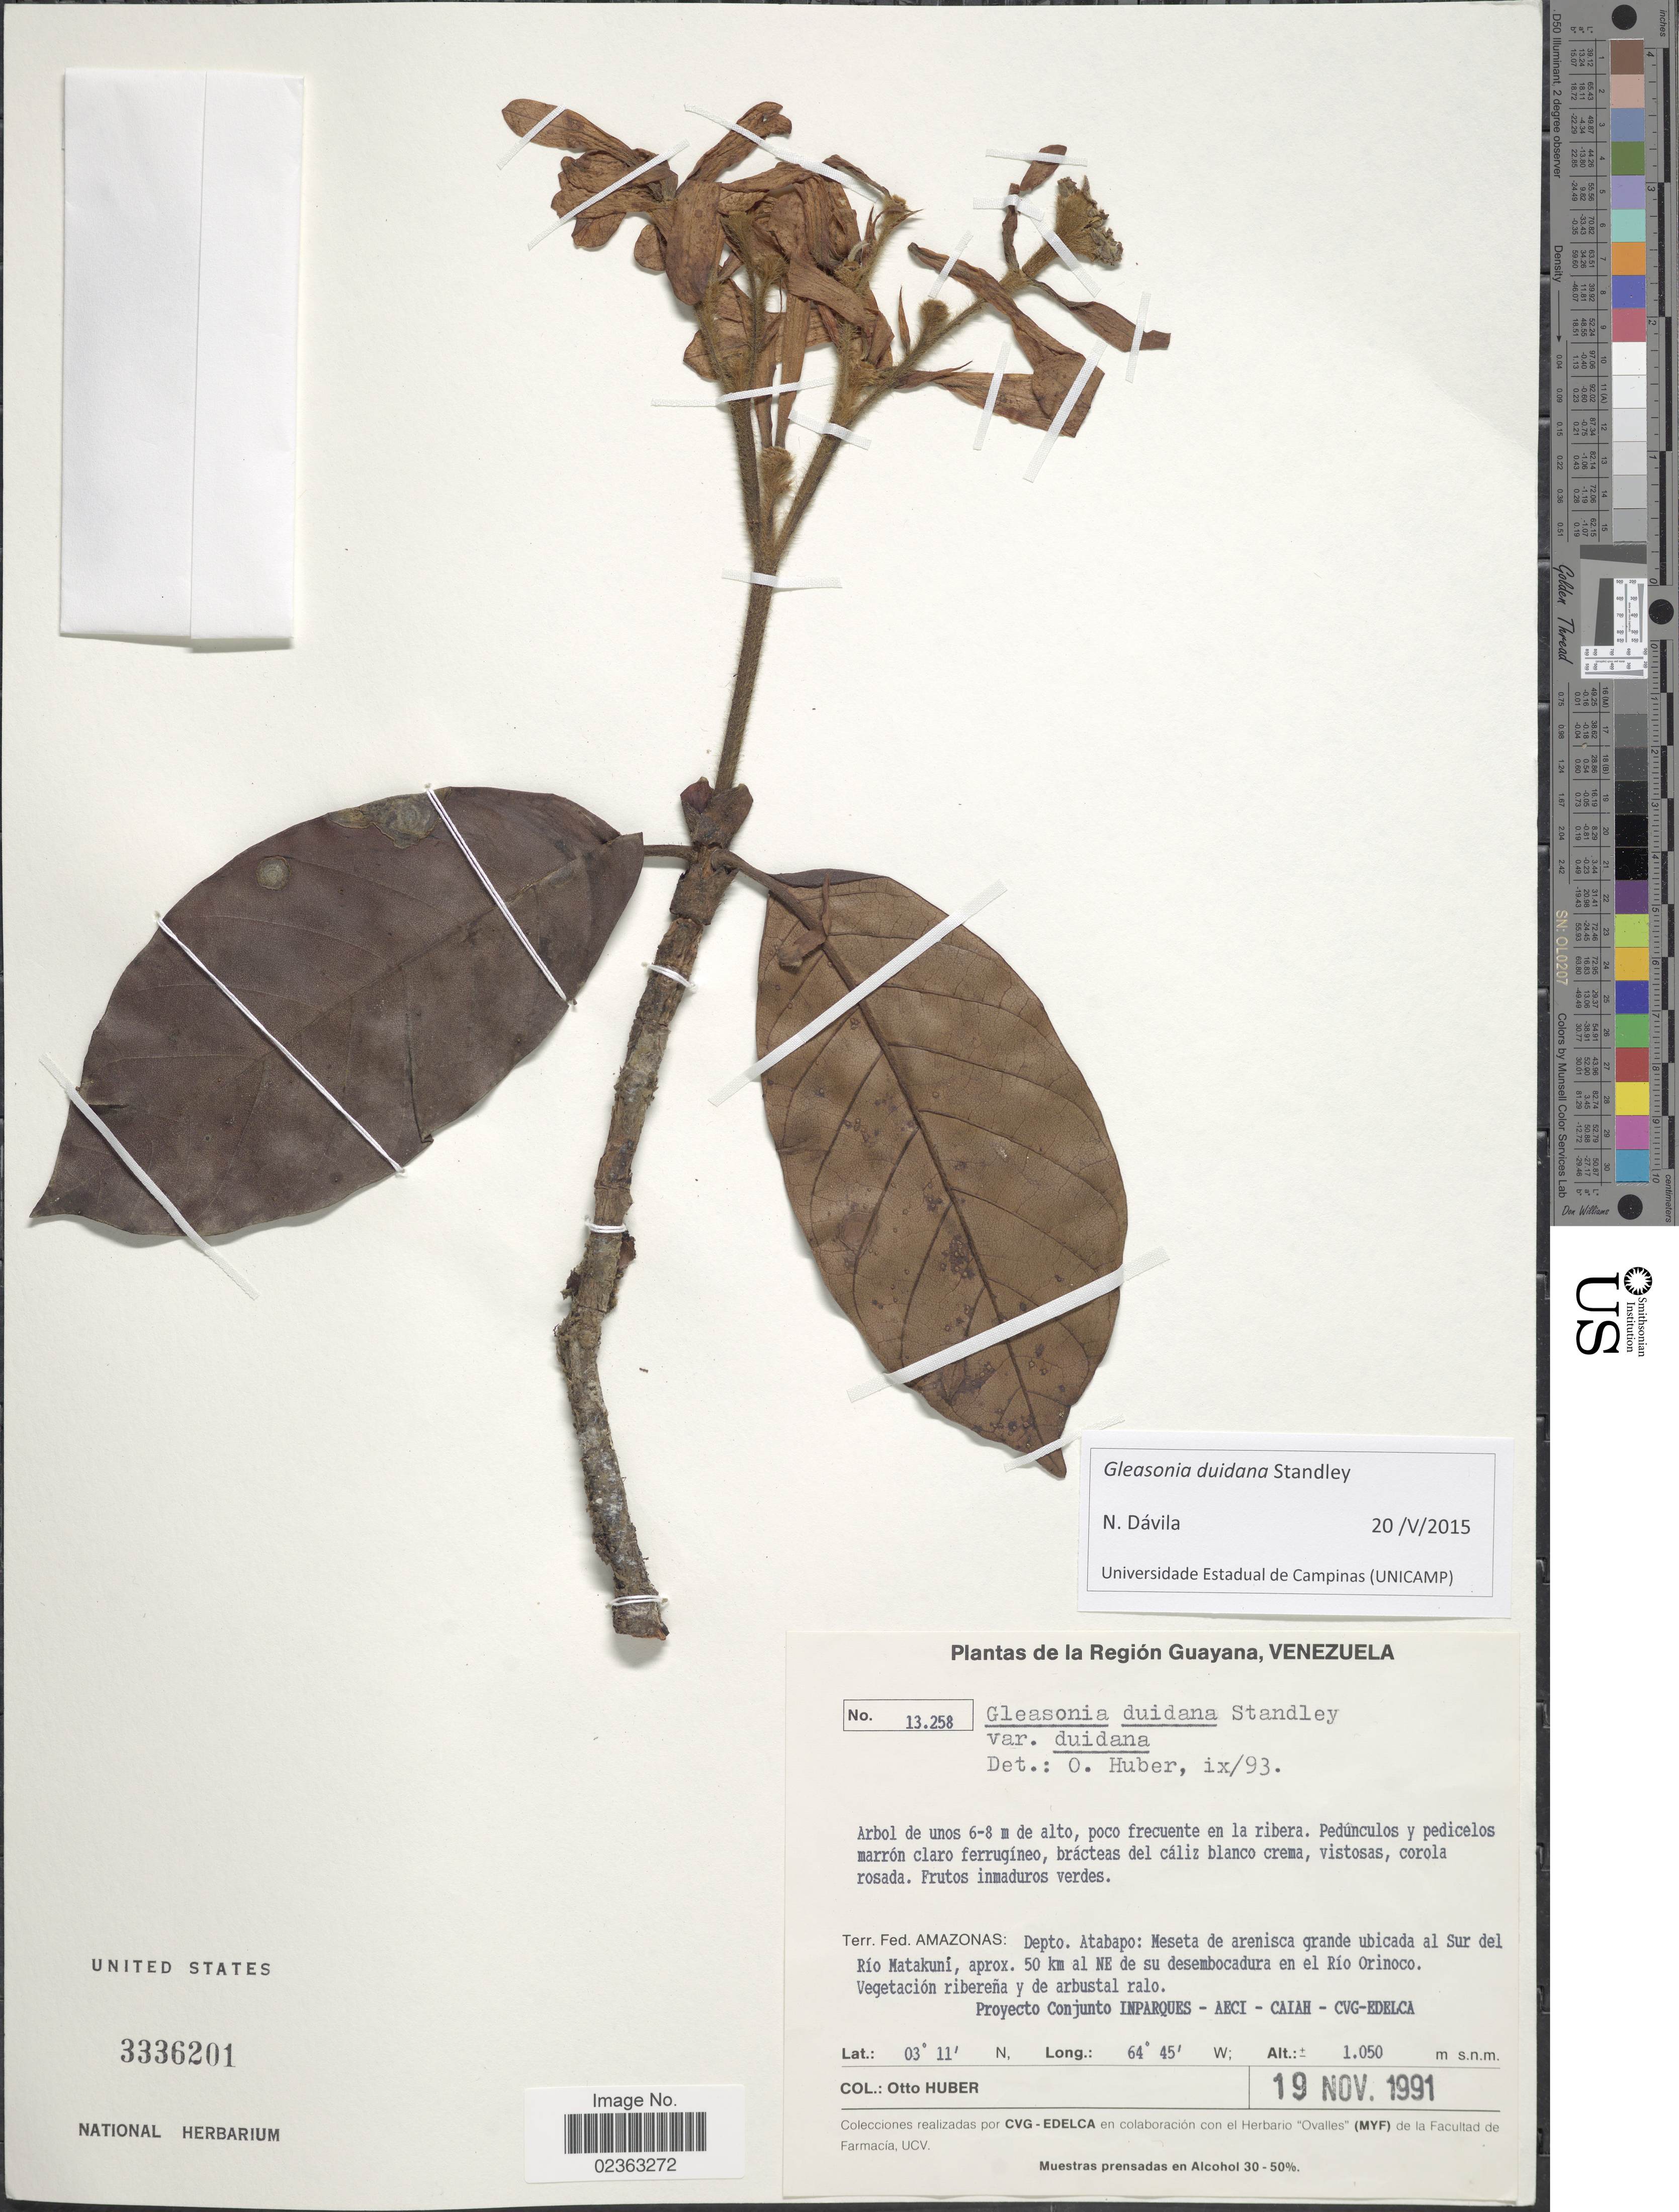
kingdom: Plantae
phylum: Tracheophyta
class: Magnoliopsida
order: Gentianales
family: Rubiaceae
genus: Gleasonia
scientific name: Gleasonia duidana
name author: Standl.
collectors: O. Huber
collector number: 13258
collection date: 1991-11-19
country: Venezuela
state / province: Amazonas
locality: De la Region Guayana, Terr. Fed. Amazonas: Depto. Atabapo: Meseta de arenisca grande ubicada al Sur del Rio Matakuni, aprox. 50 km al NE de su desembocadura en el Rio Orinoco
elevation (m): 1050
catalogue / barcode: US 3336201